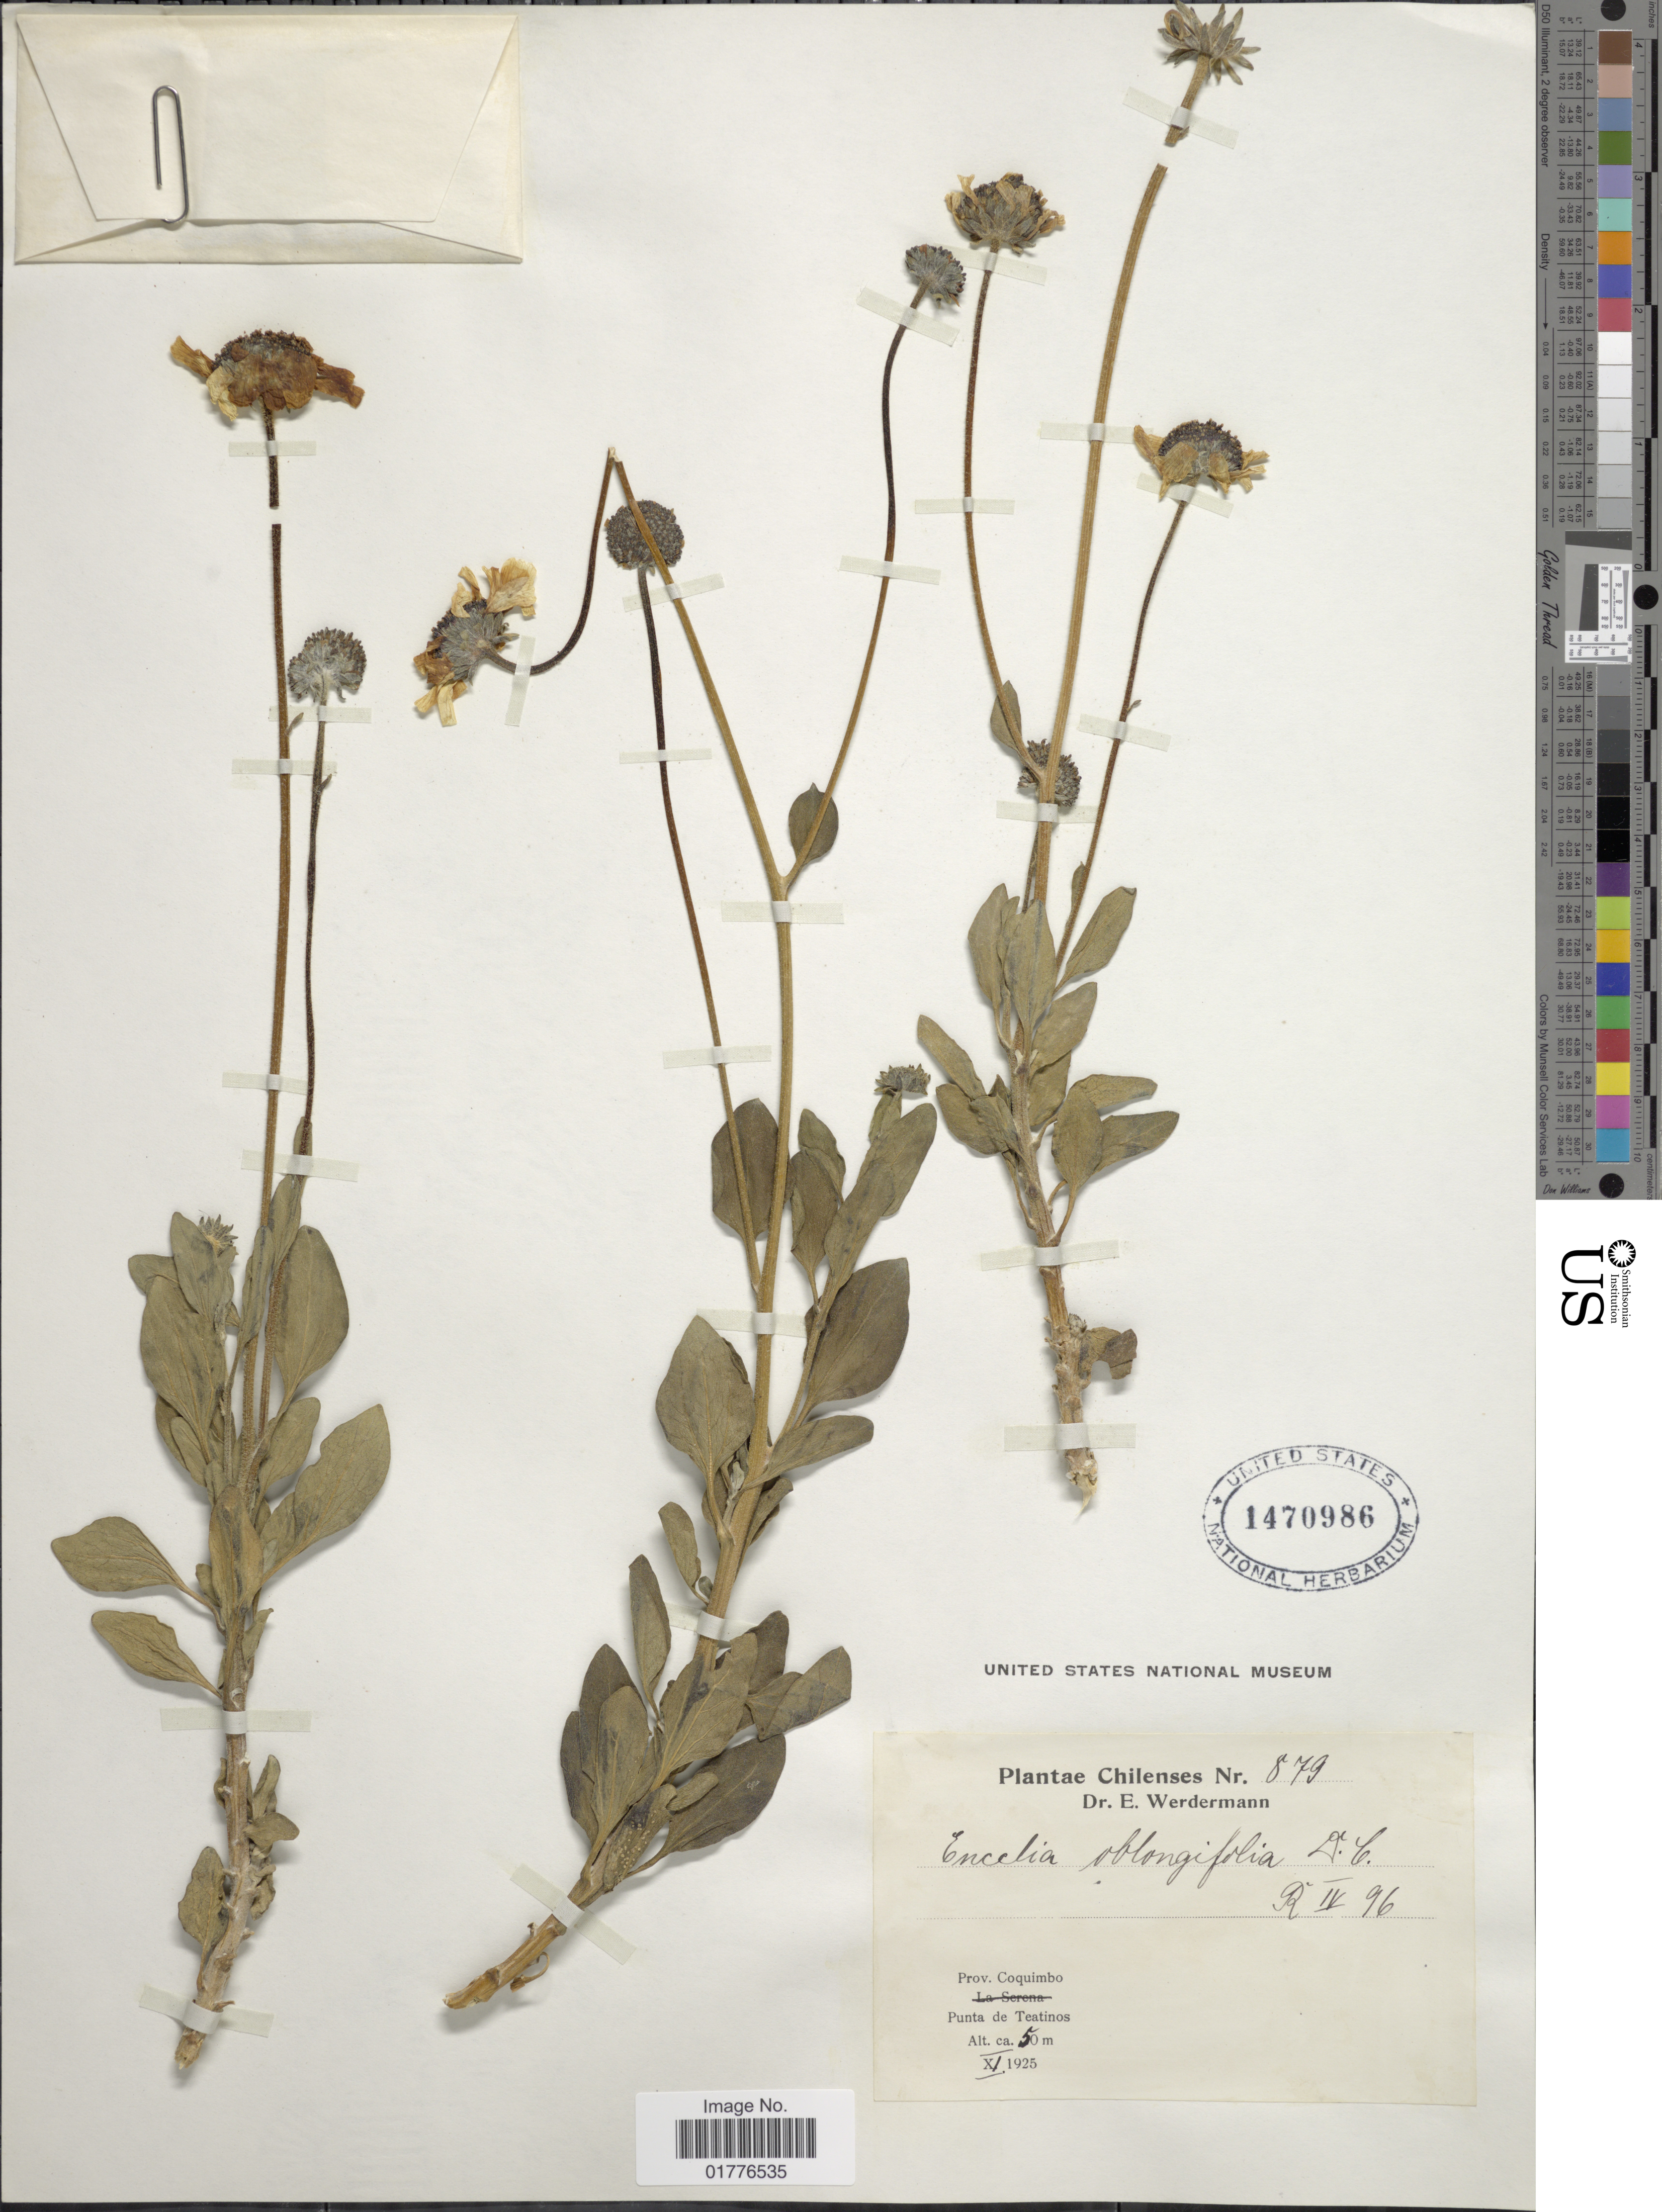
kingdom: Plantae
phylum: Tracheophyta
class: Magnoliopsida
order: Asterales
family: Asteraceae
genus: Encelia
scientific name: Encelia oblongifolia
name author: DC.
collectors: E. Werdermann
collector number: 879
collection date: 1925-11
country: Chile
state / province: Coquimbo (IV)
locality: Punta de Teatinos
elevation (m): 50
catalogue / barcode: US 1470986